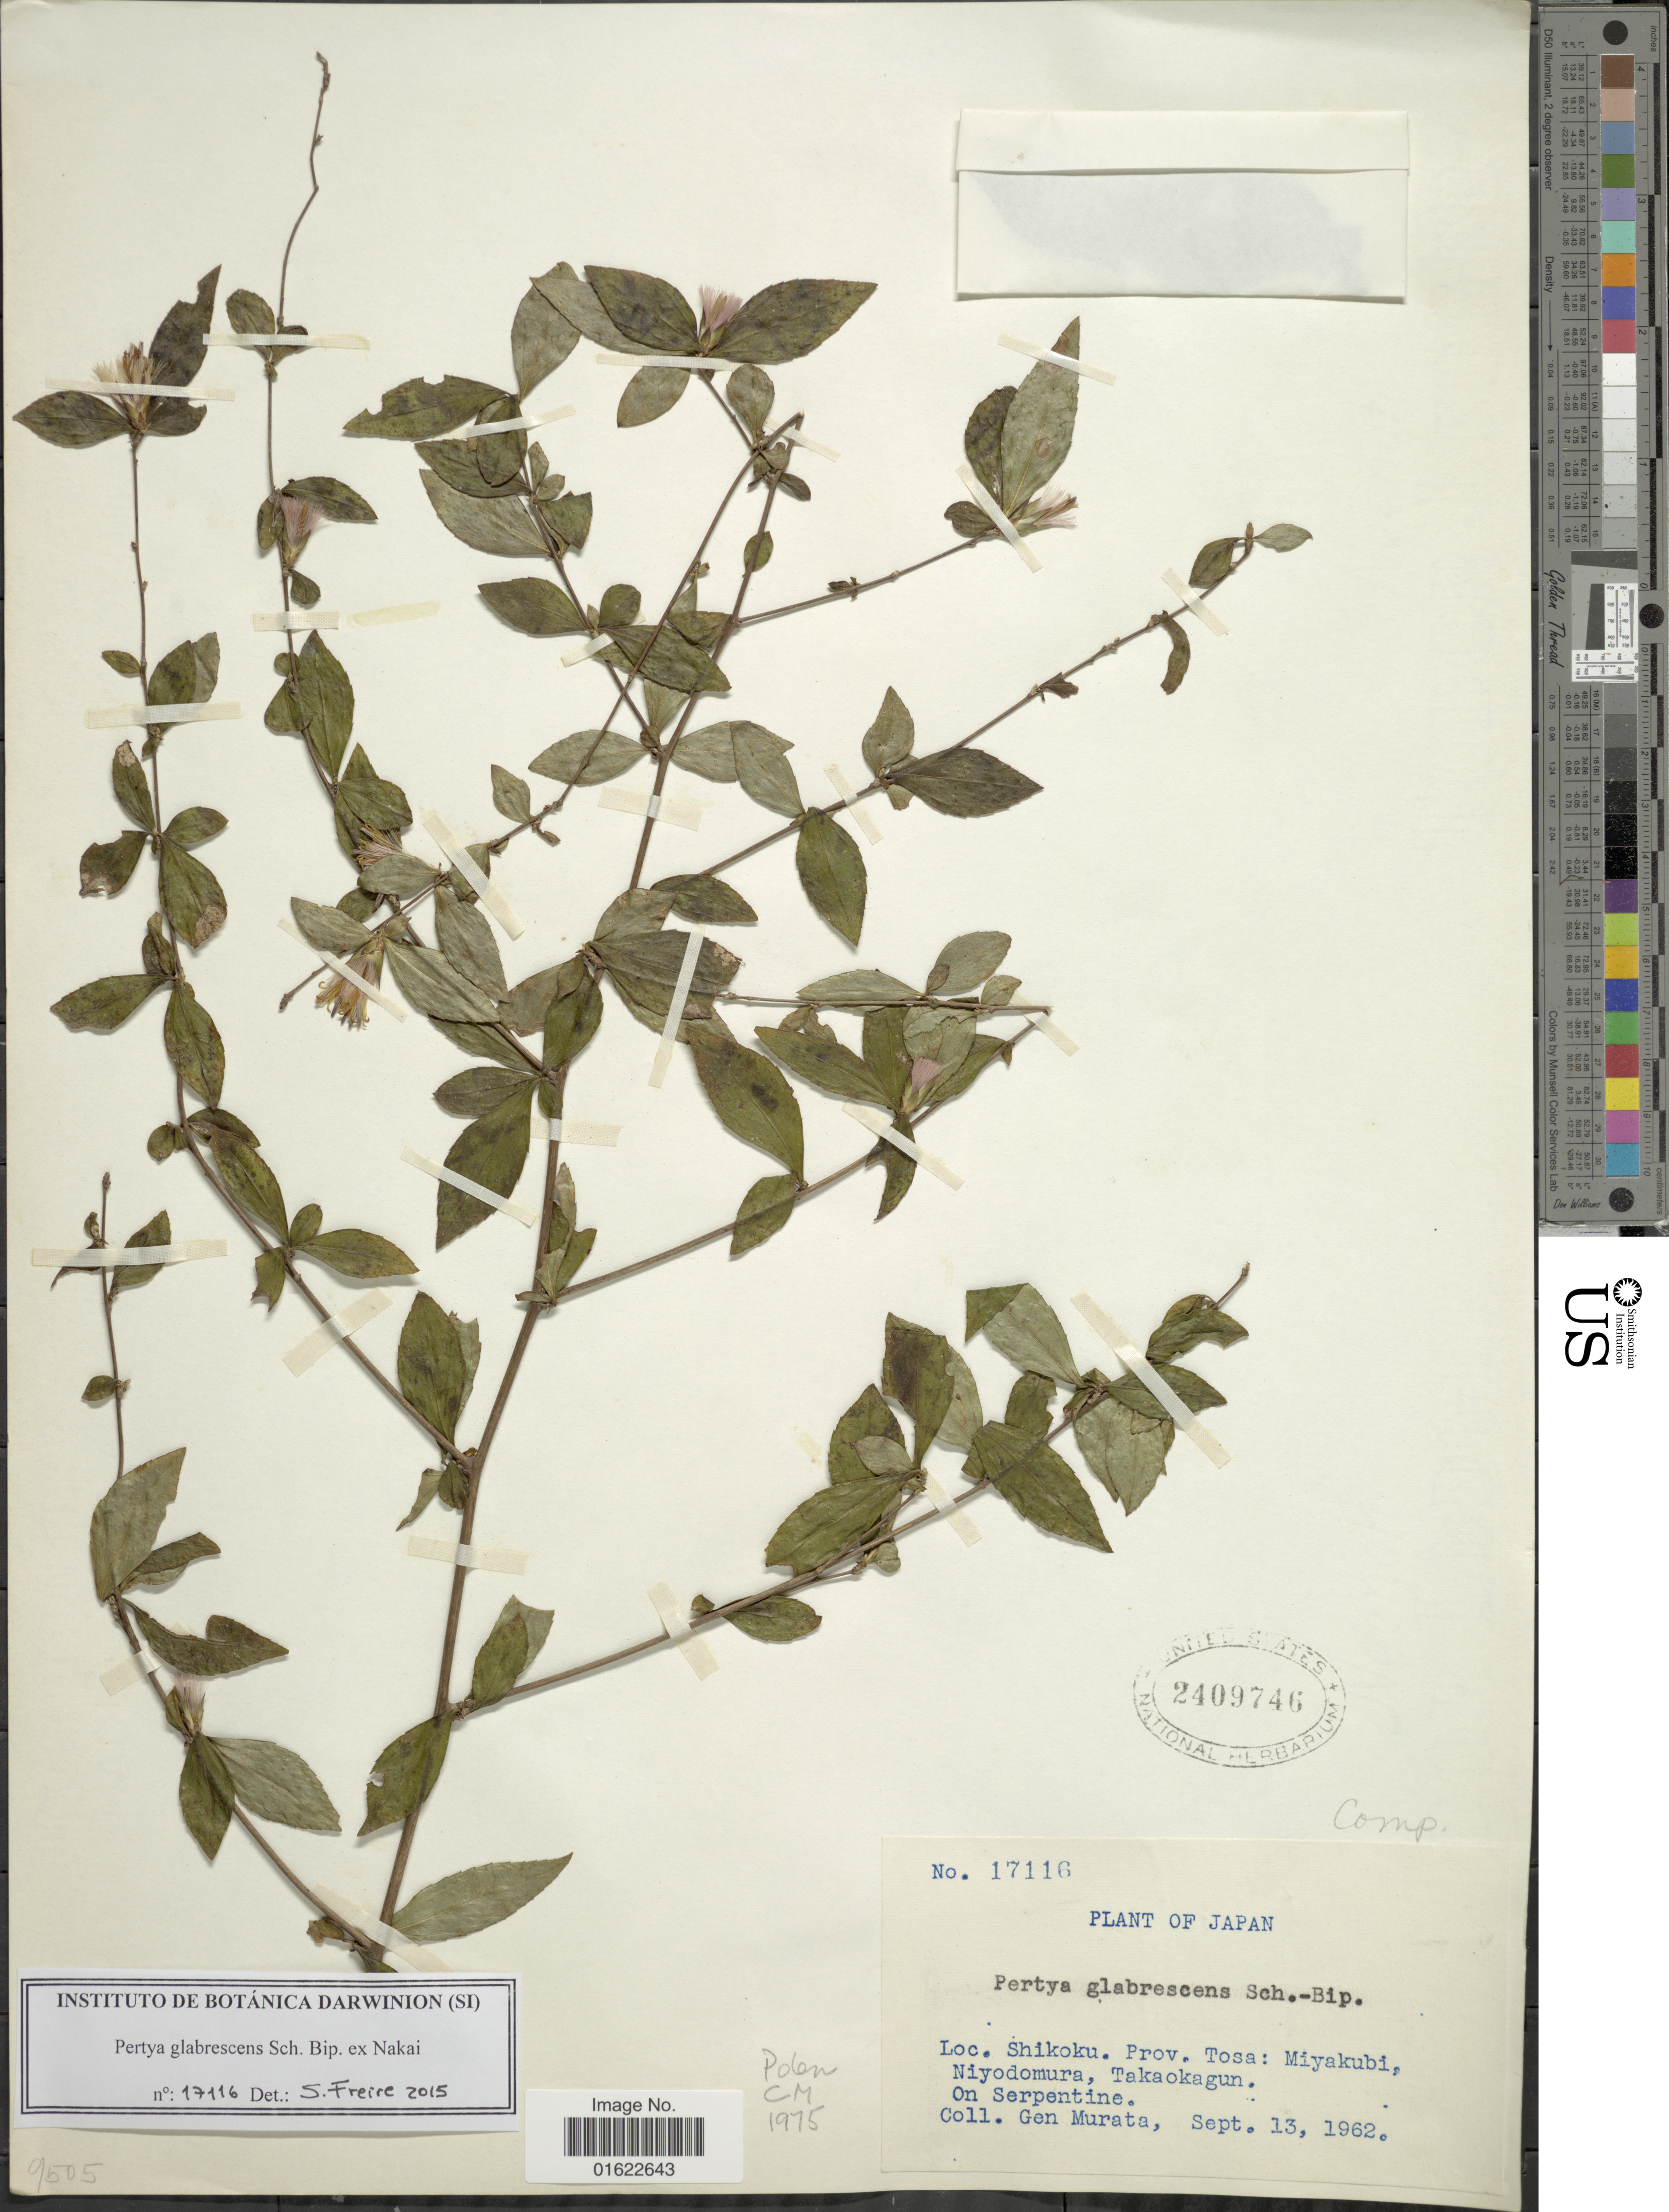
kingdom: Plantae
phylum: Tracheophyta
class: Magnoliopsida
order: Asterales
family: Asteraceae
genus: Pertya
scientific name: Pertya glabrescens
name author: Sch. Bip.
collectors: G. Murata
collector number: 17116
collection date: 1962-09-13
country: Japan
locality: Shikoku, Prov. Tosa: Miyakubi, Niyodomura, Takaokagun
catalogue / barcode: US 2409746